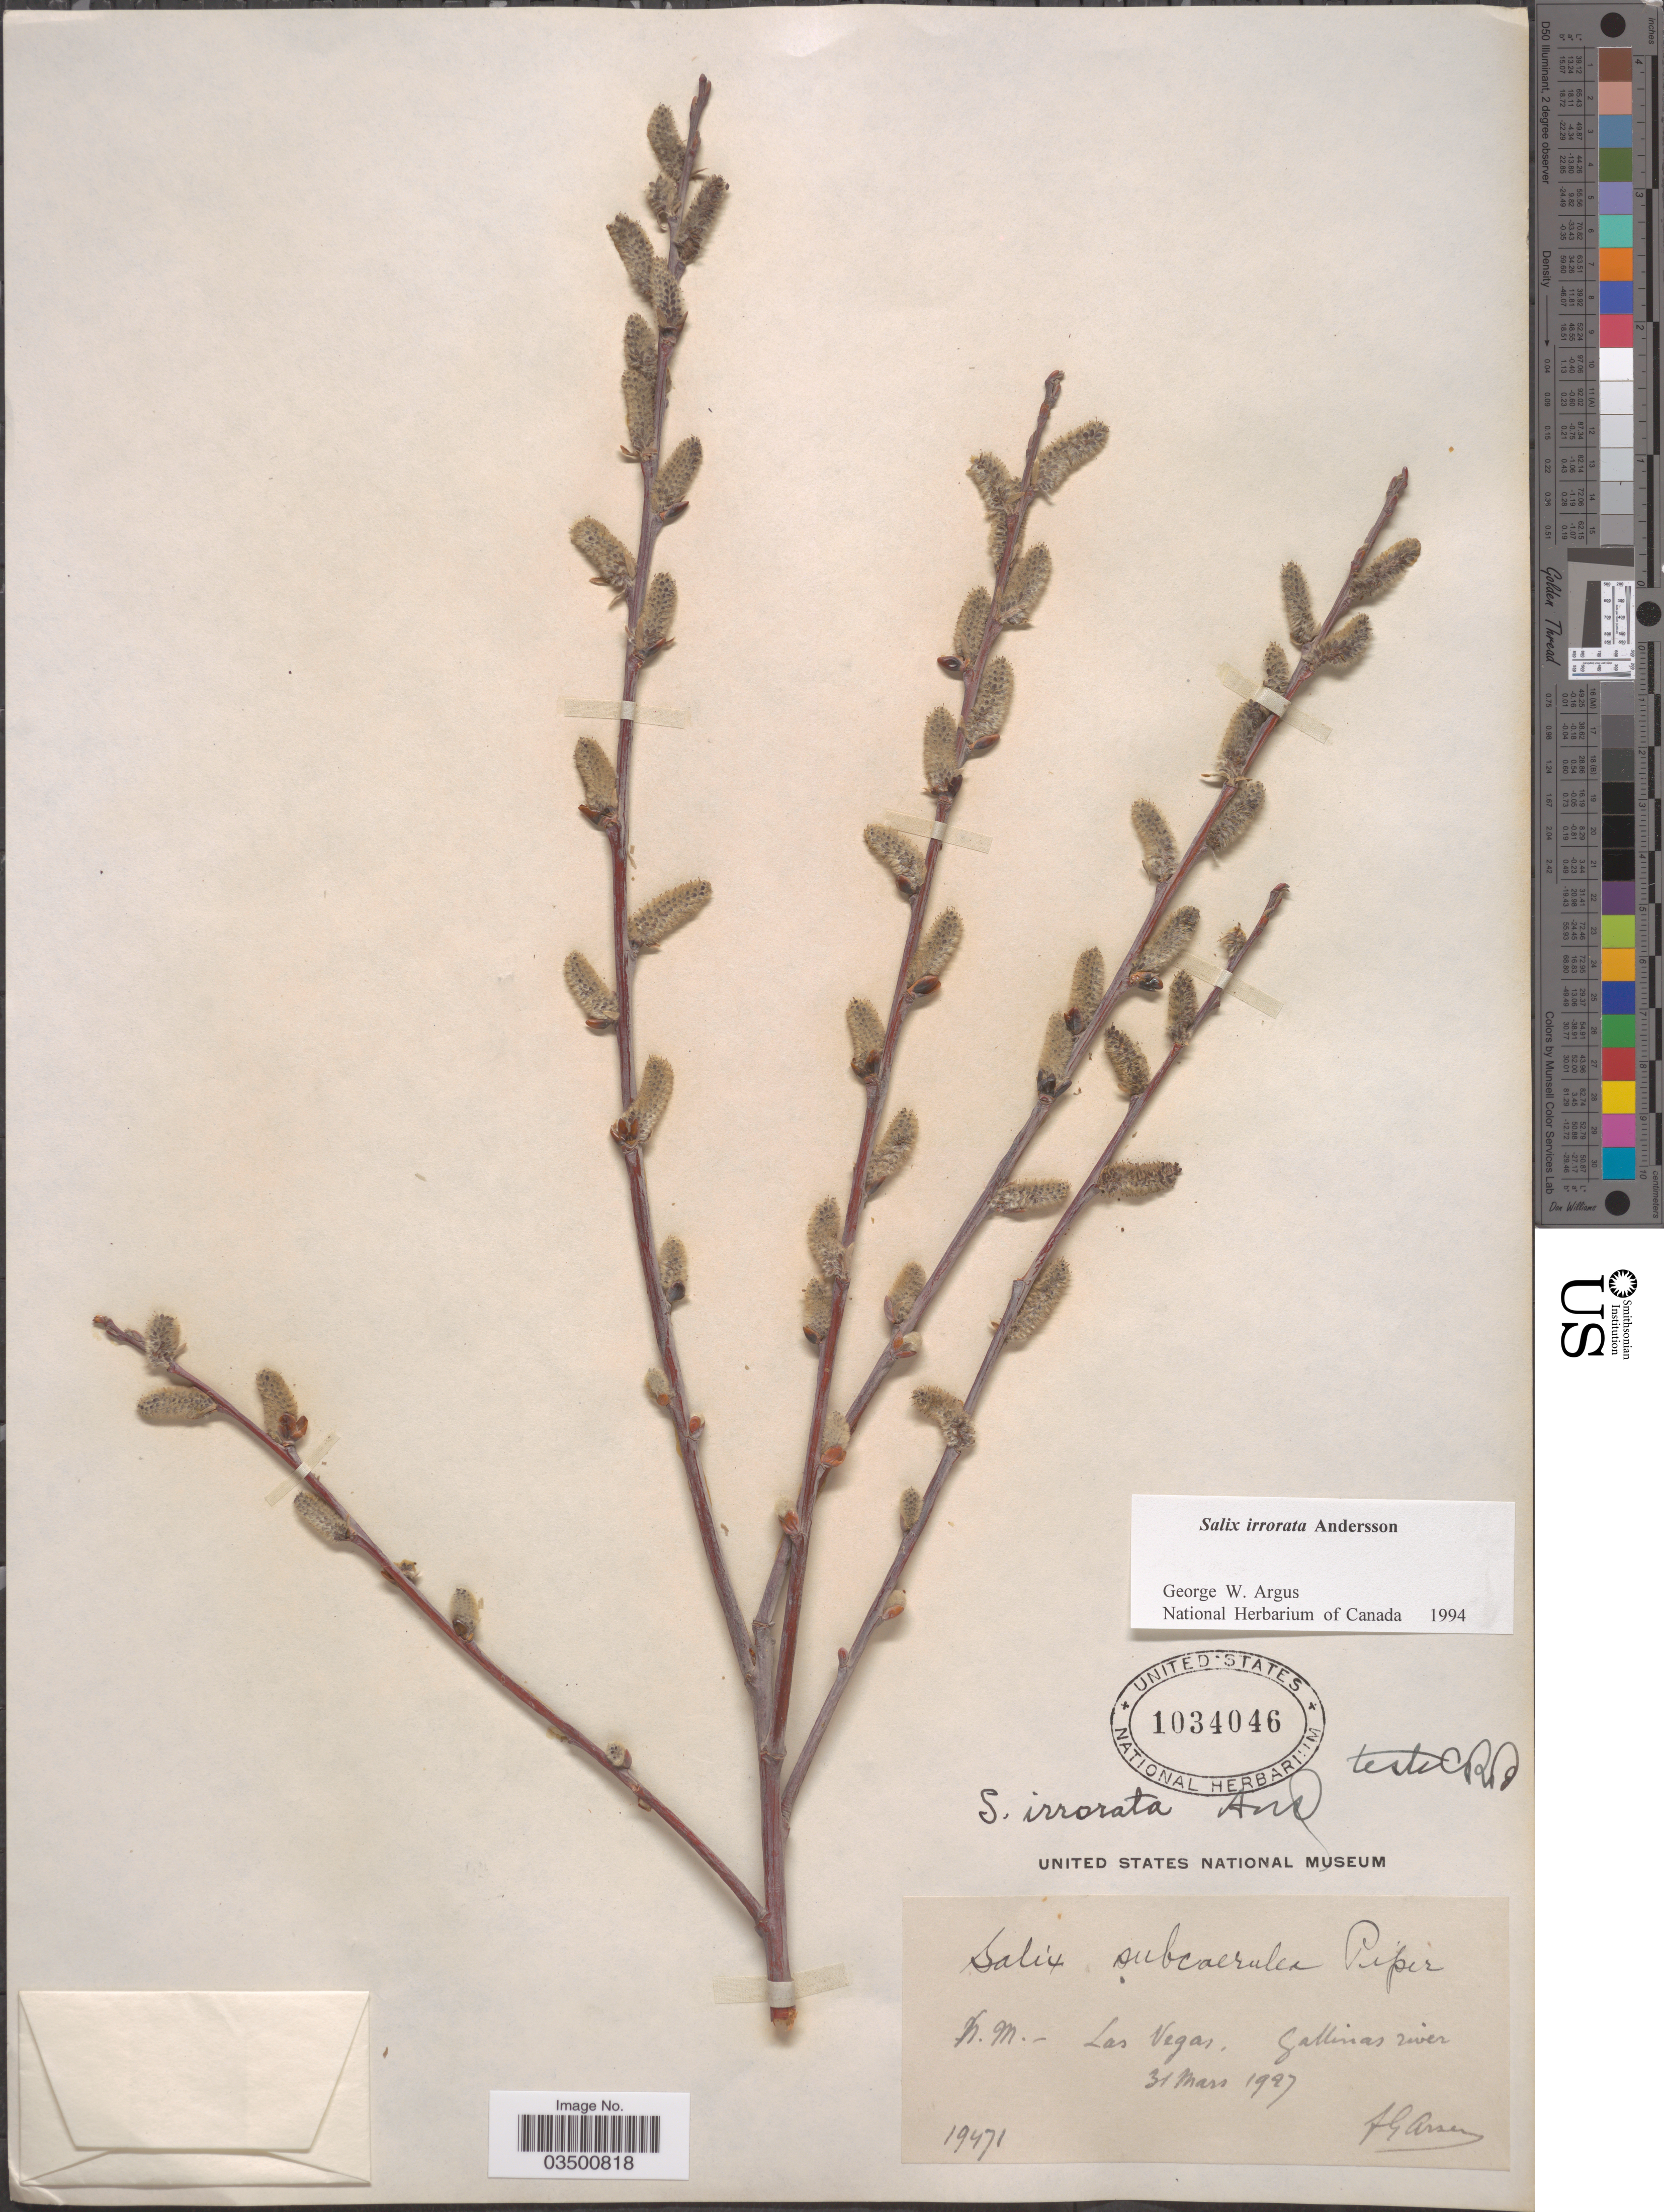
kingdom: Plantae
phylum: Tracheophyta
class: Magnoliopsida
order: Malpighiales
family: Salicaceae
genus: Salix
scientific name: Salix irrorata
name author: Andersson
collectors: F. Arsène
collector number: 19471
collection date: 1927-03-31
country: United States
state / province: New Mexico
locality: Las Vegas, Gallinas river.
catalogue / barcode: US 1034046